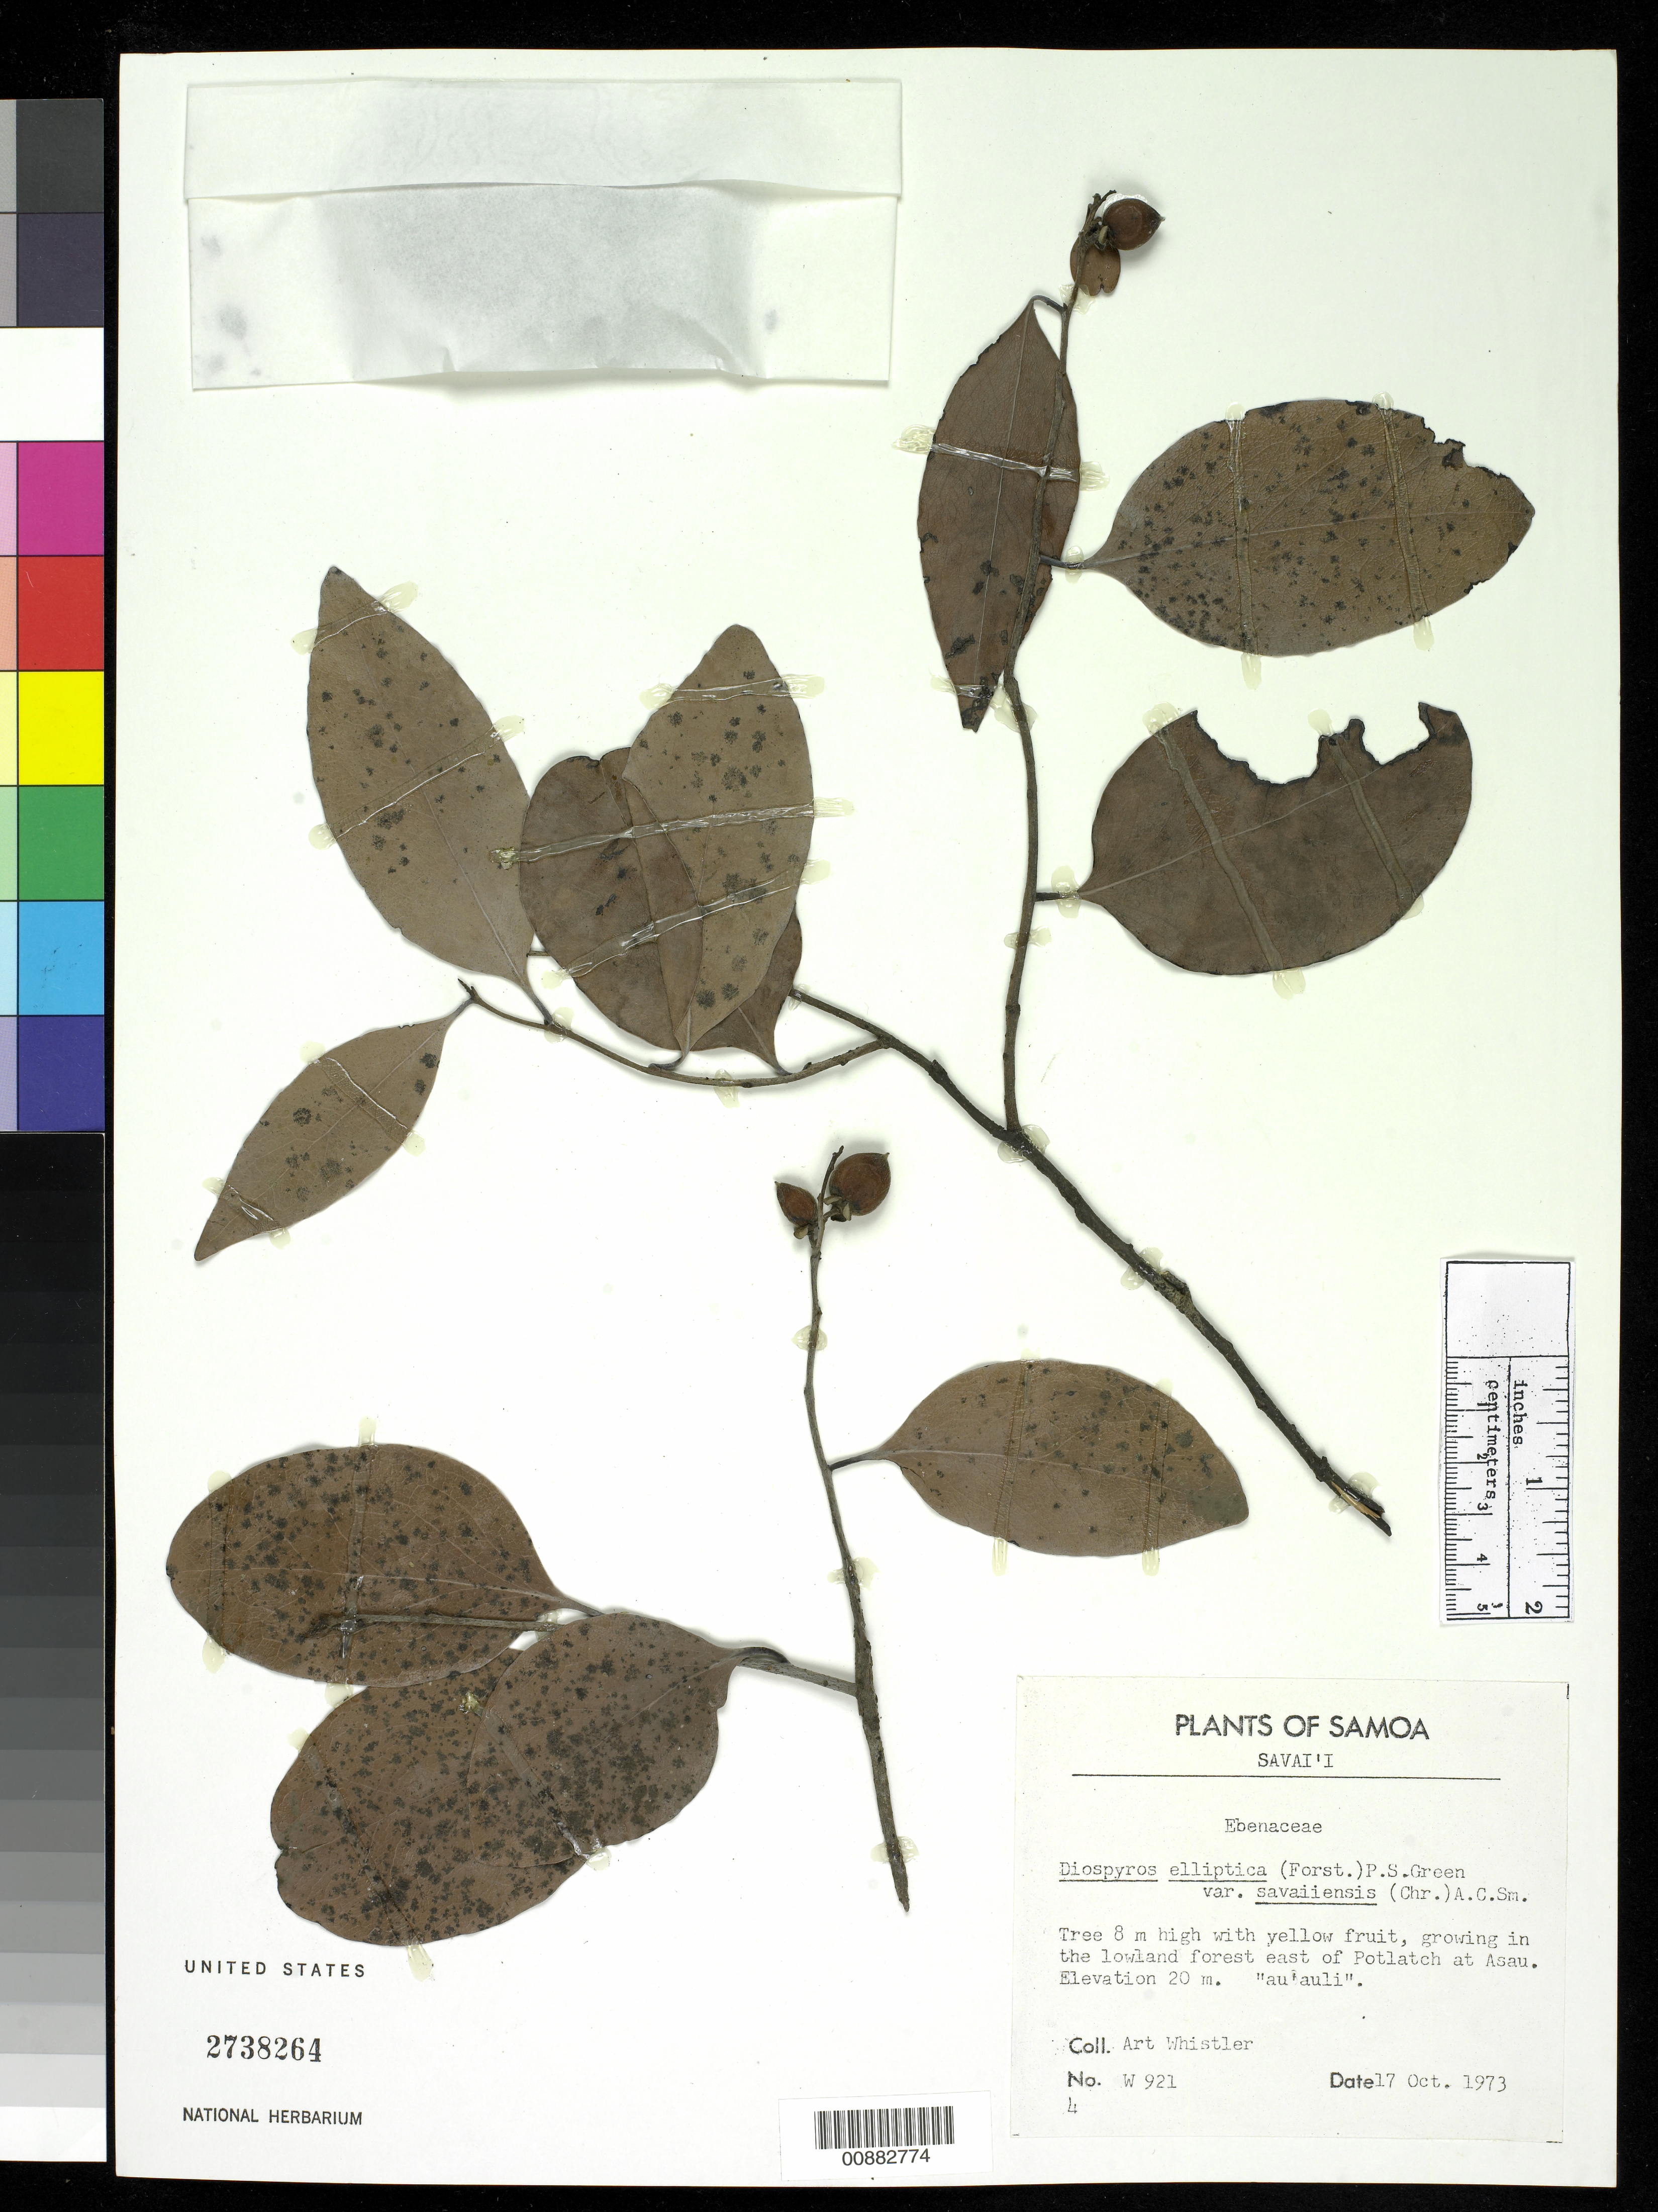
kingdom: Plantae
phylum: Tracheophyta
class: Magnoliopsida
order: Ericales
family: Ebenaceae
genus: Diospyros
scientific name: Diospyros elliptica var. savaiiensis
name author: (A.C. Sm.)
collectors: A. Whistler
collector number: W 921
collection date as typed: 17 Oct 1973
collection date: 1973-10-17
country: Samoa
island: Savai'i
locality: Lowland forest E of Potlatch at Asau.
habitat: Lowland forest.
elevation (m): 20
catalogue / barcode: US 2738264